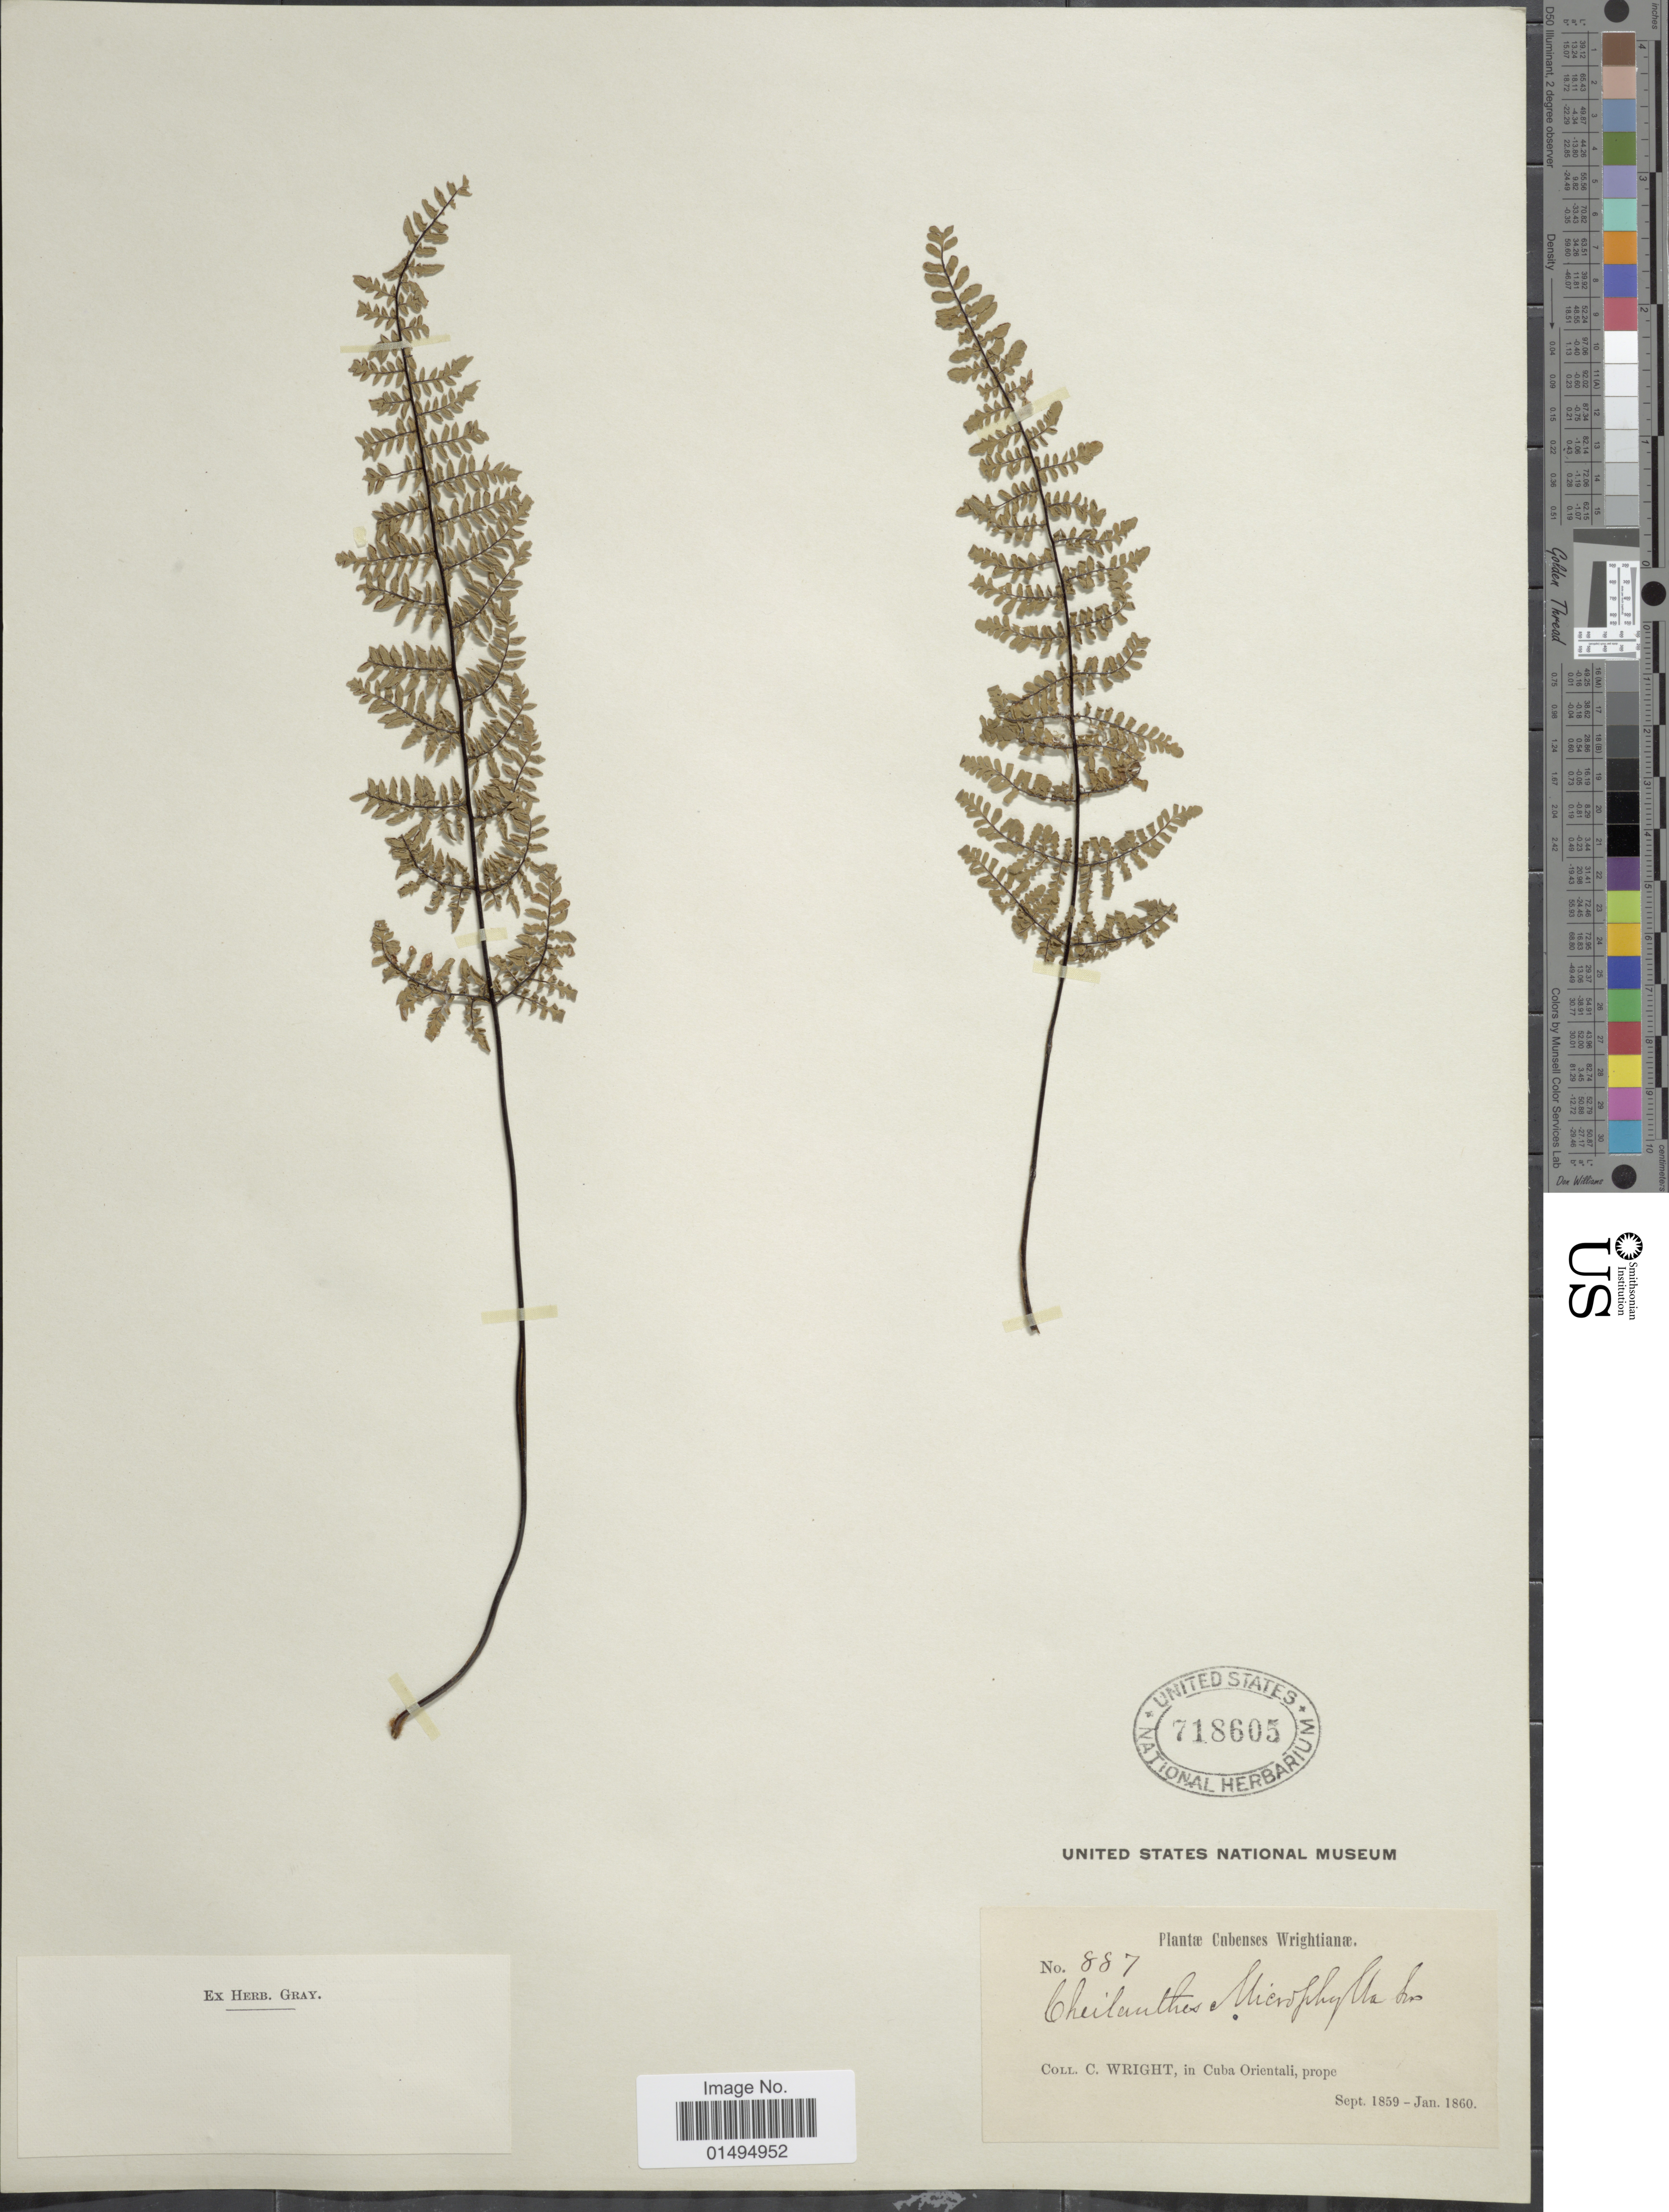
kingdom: Plantae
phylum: Tracheophyta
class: Polypodiopsida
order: Polypodiales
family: Pteridaceae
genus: Myriopteris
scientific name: Myriopteris microphylla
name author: (Sw.) Grusz & Windham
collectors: C. Wright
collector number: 887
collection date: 1859-09/1860-01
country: Cuba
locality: Cuba Orientali, prope. Cubenses Wrightianae.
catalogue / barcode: US 718605